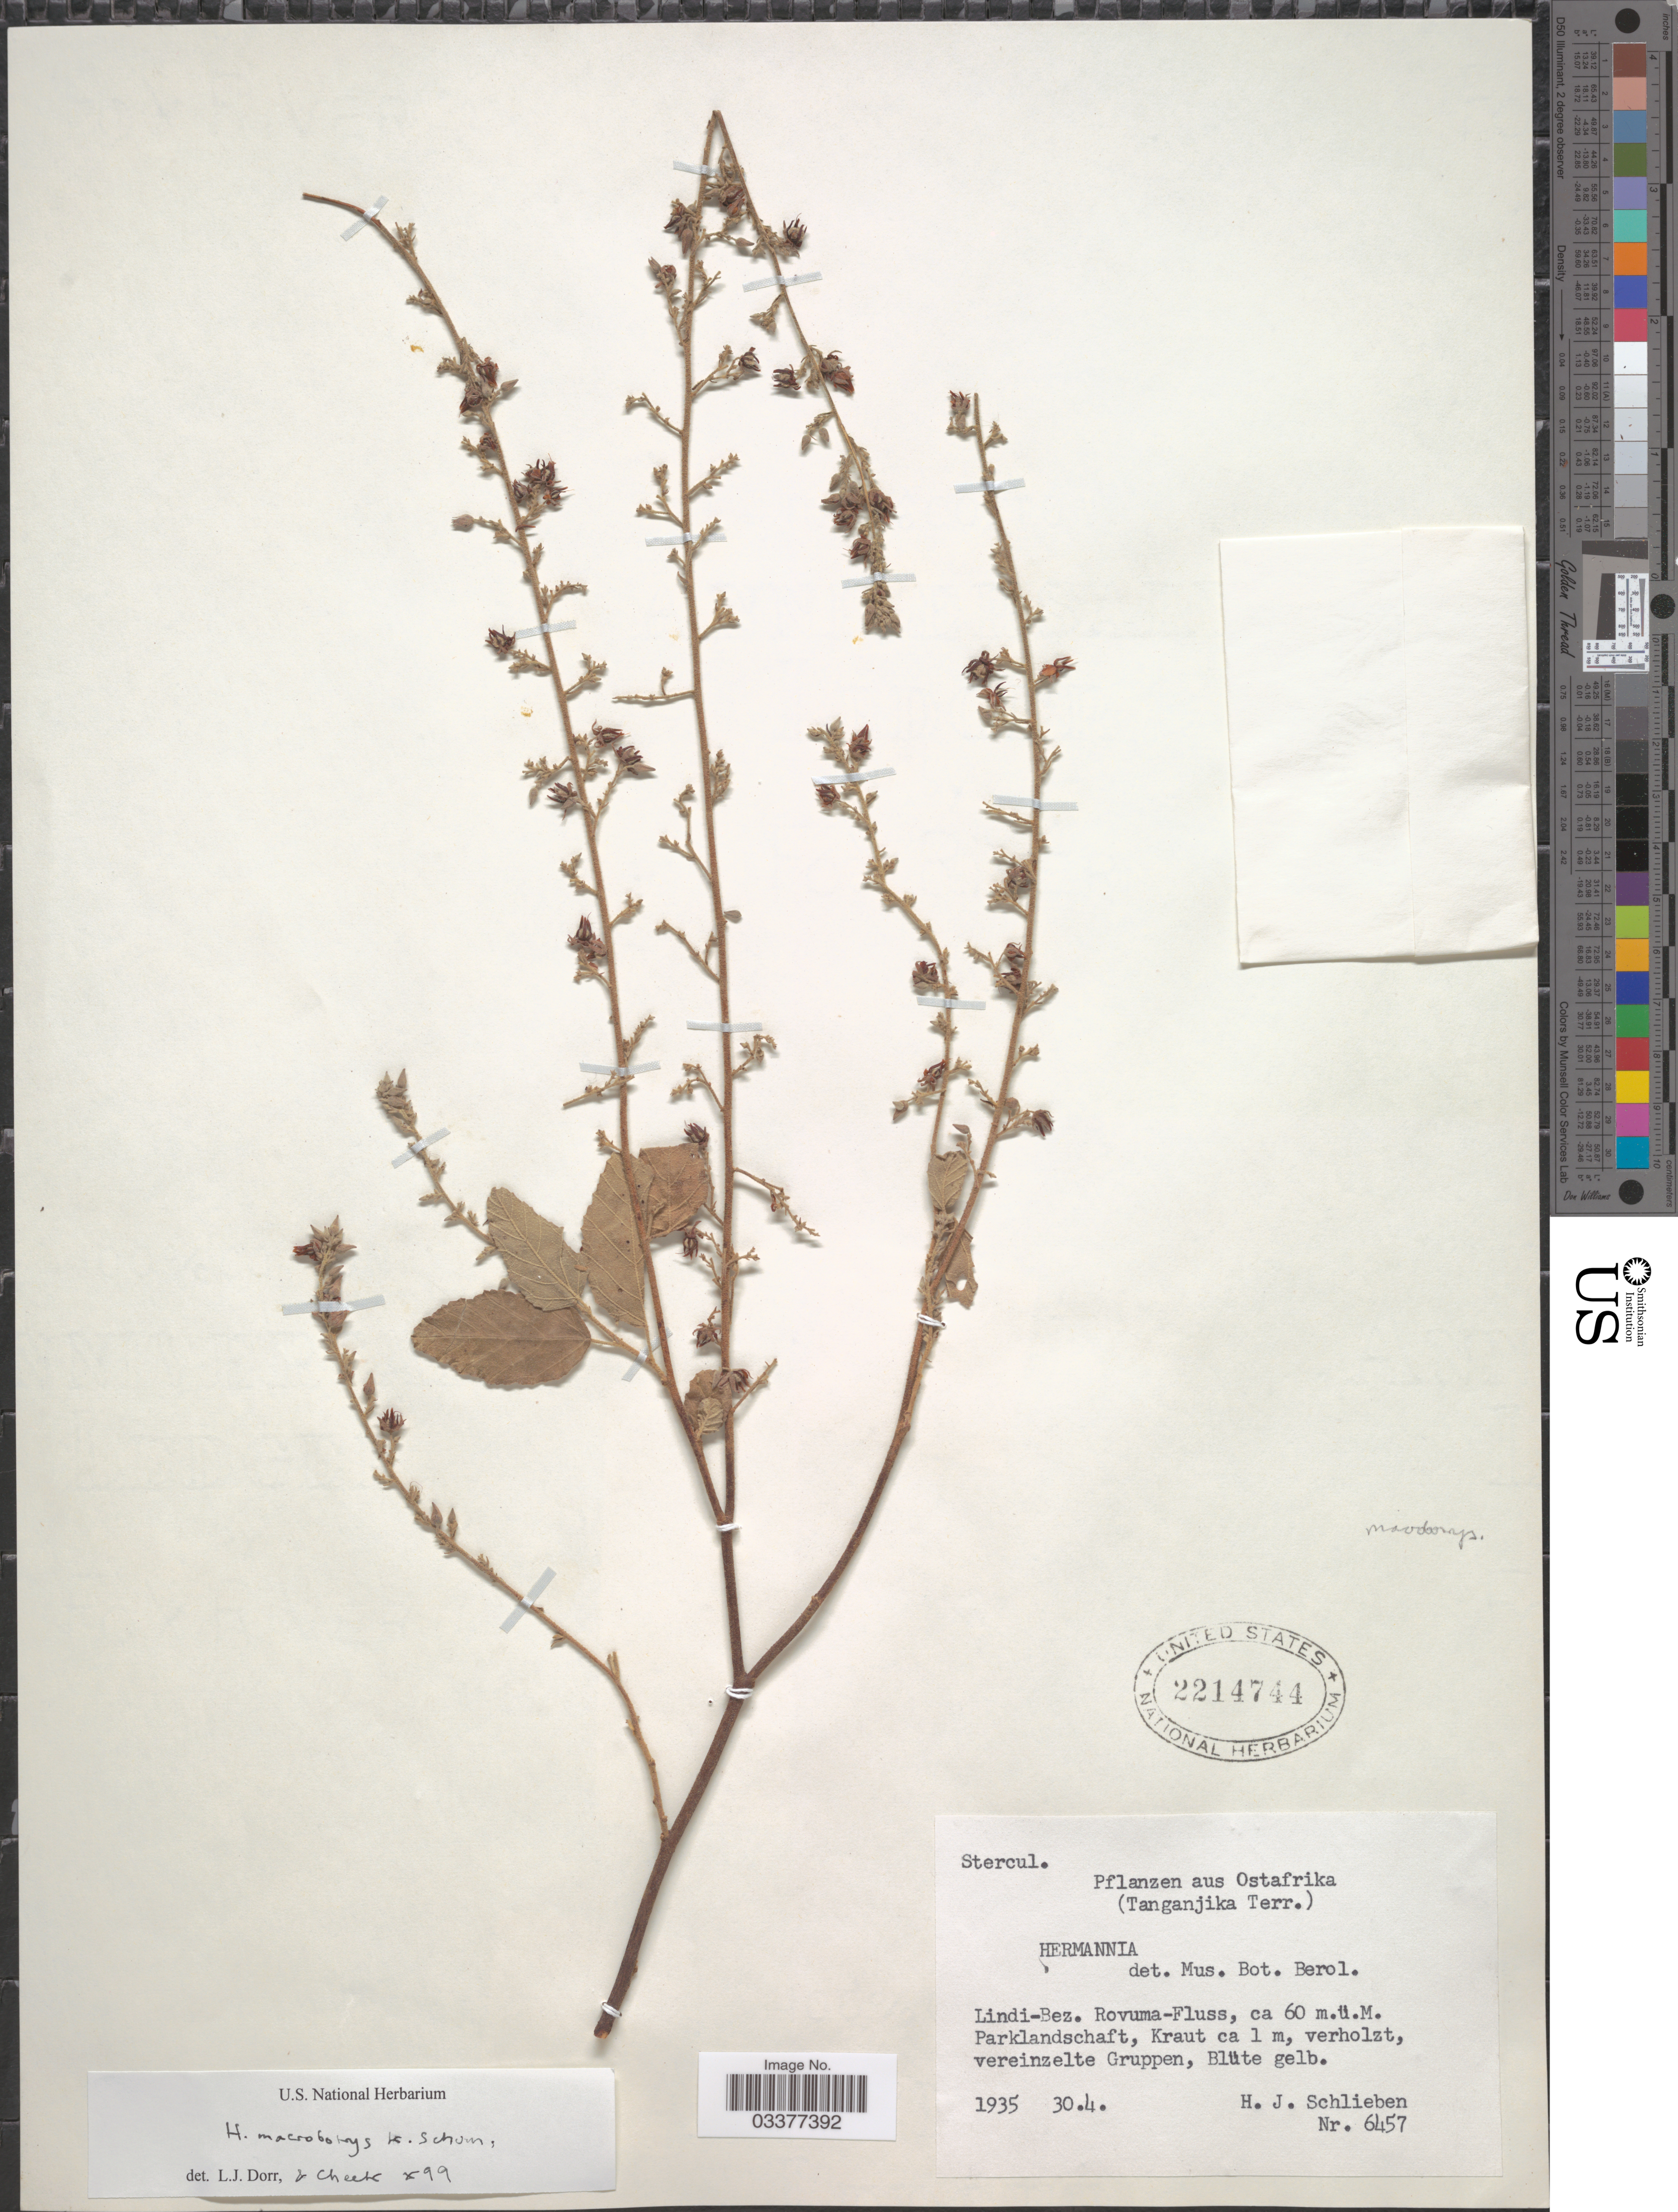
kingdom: Plantae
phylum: Tracheophyta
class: Magnoliopsida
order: Malvales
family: Malvaceae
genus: Hermannia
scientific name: Hermannia macrobotrys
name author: K. Schum.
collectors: H. J. Schlieben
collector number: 6457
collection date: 1935-04-30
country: Tanzania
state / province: Lindi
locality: Ostafrika. (Tanganjika Terr.), Lindi-Bez. Rovuma-Fluss, Parklandschaft.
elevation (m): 60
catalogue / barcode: US 2214744